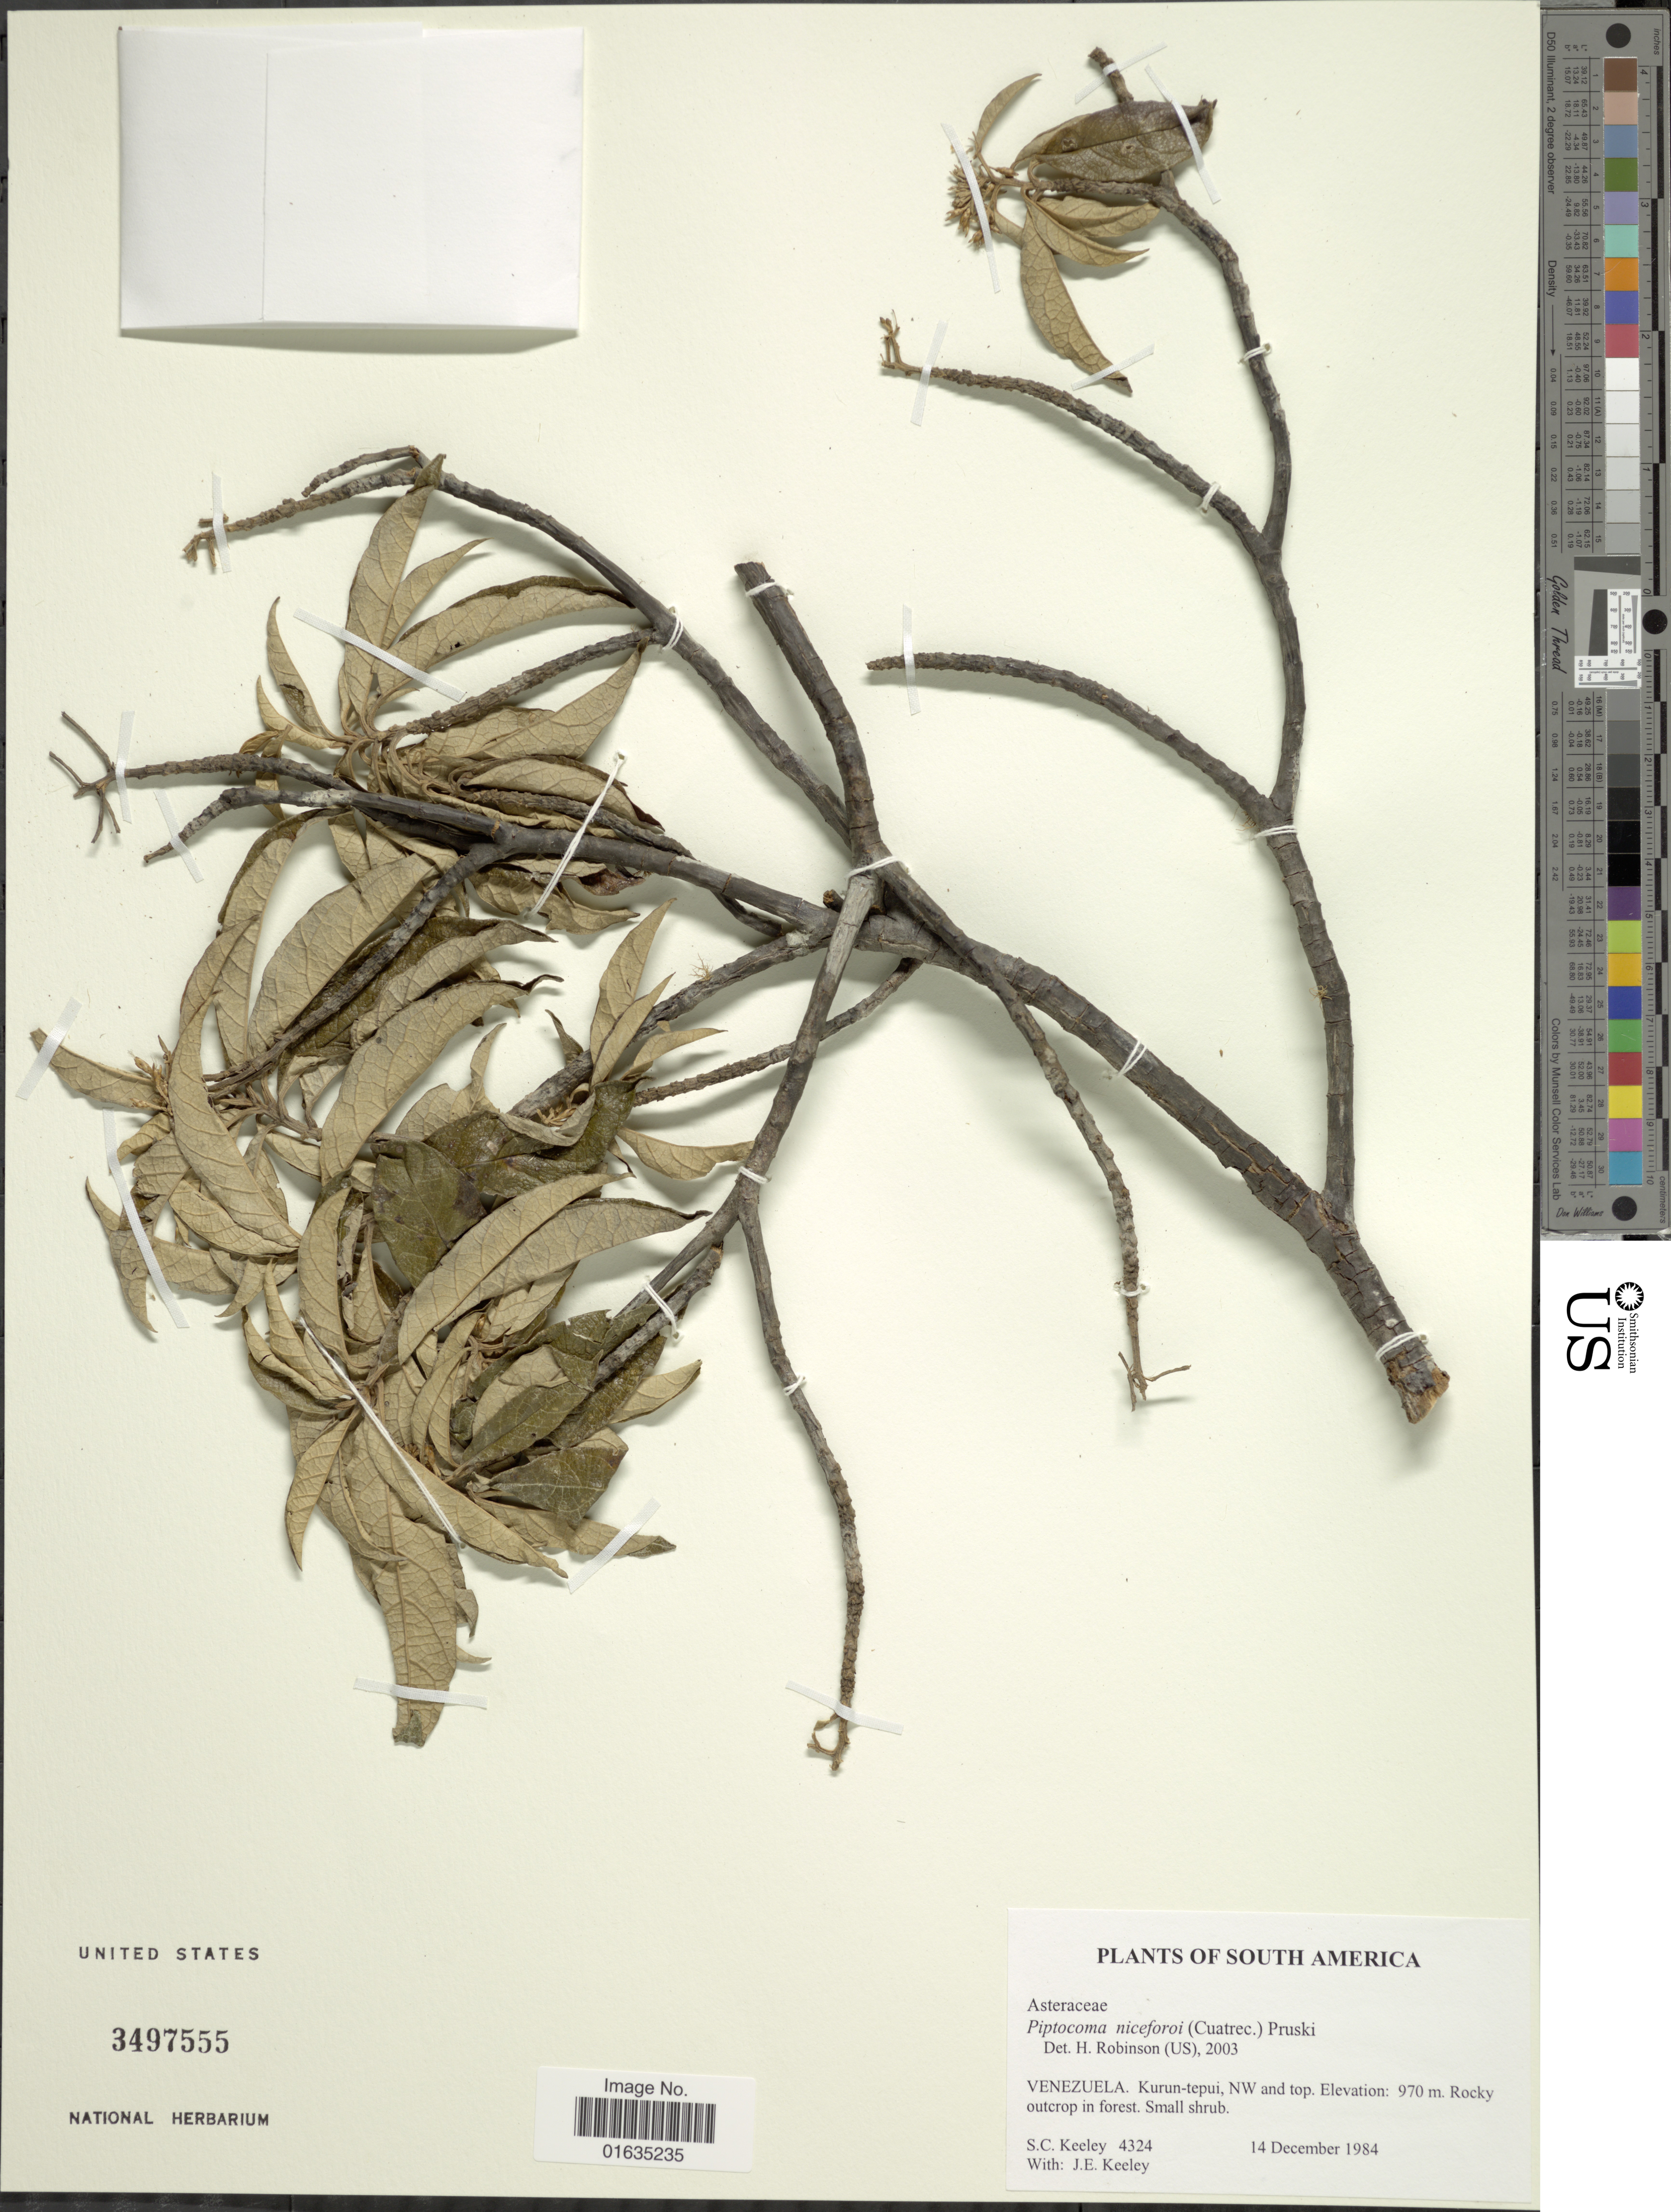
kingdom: Plantae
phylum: Tracheophyta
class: Magnoliopsida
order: Asterales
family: Asteraceae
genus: Piptocoma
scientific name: Piptocoma niceforoi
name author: (Cuatrec.) H. Rob.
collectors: S. C. Keeley & J. E. Keeley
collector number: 4324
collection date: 1984-12-14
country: Venezuela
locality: South America, Kurun-tepui, NW and top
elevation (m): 970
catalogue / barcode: US 3497555